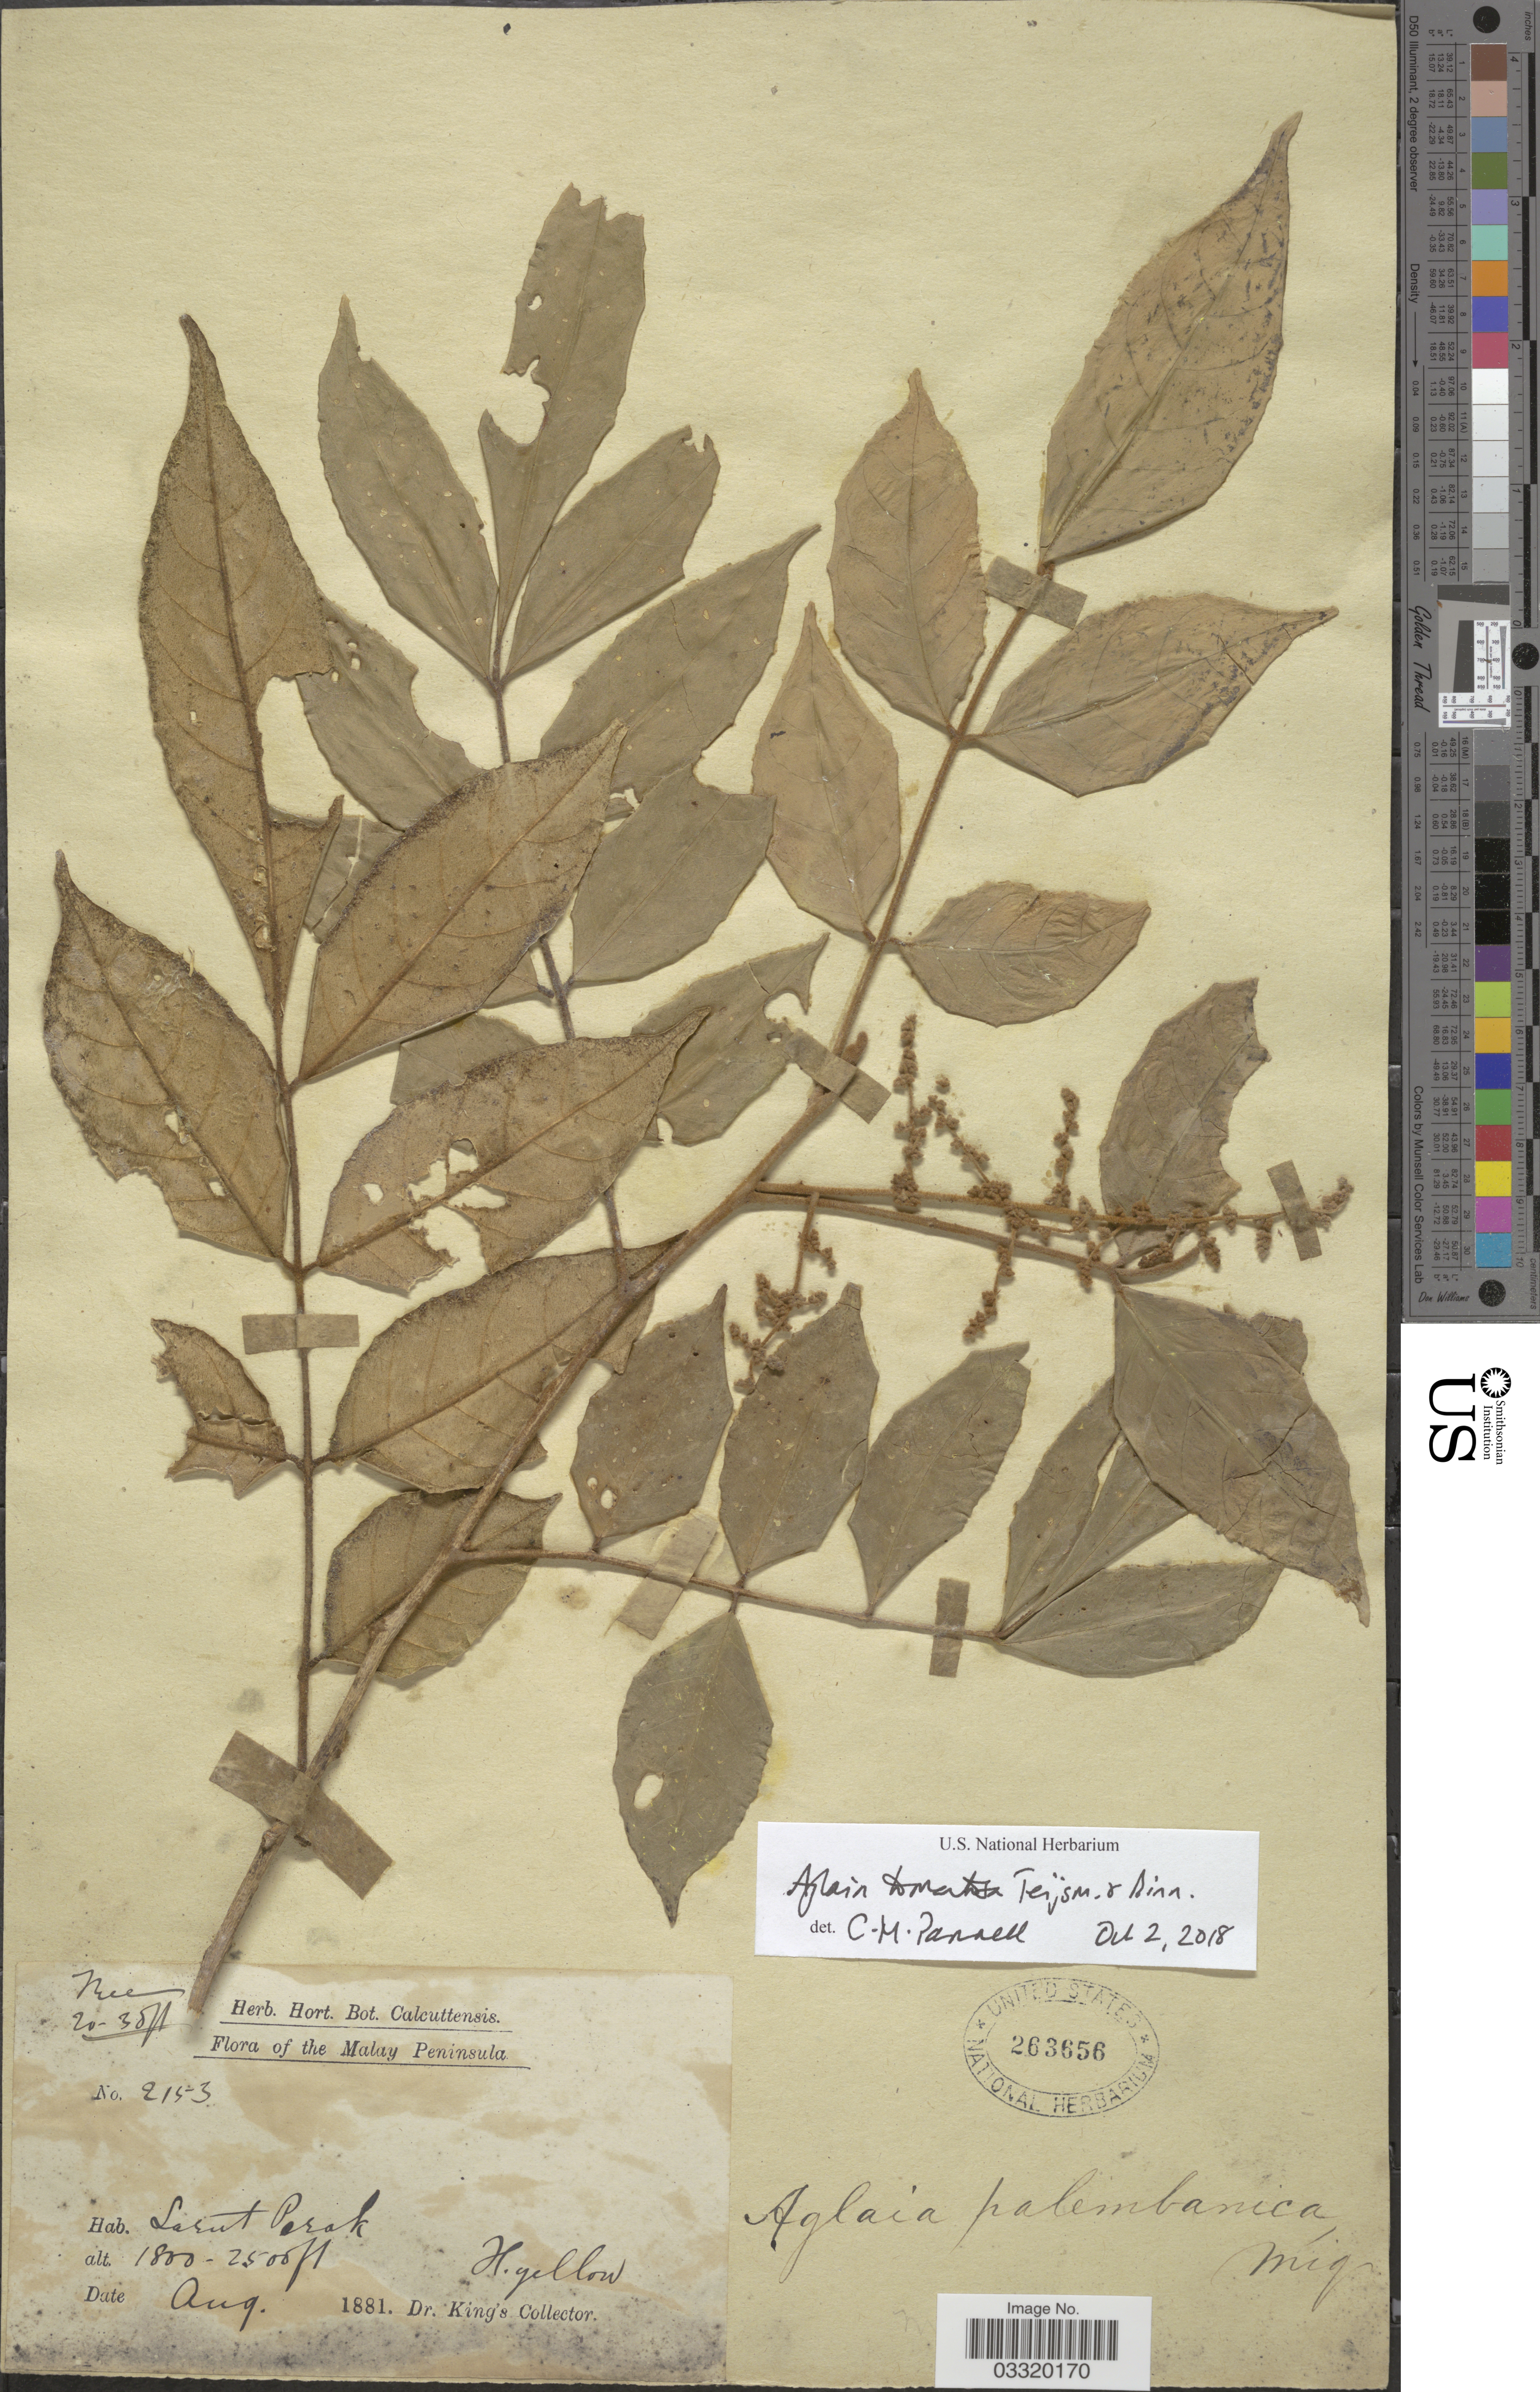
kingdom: Plantae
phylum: Tracheophyta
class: Magnoliopsida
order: Sapindales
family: Meliaceae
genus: Aglaia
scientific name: Aglaia tomentosa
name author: Teijsm. & Binn.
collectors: Dr. King's collector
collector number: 2153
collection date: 1881-08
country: Malaysia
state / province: Perak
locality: Malay Peninsula. Larut Perak.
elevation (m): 549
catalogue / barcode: US 263656